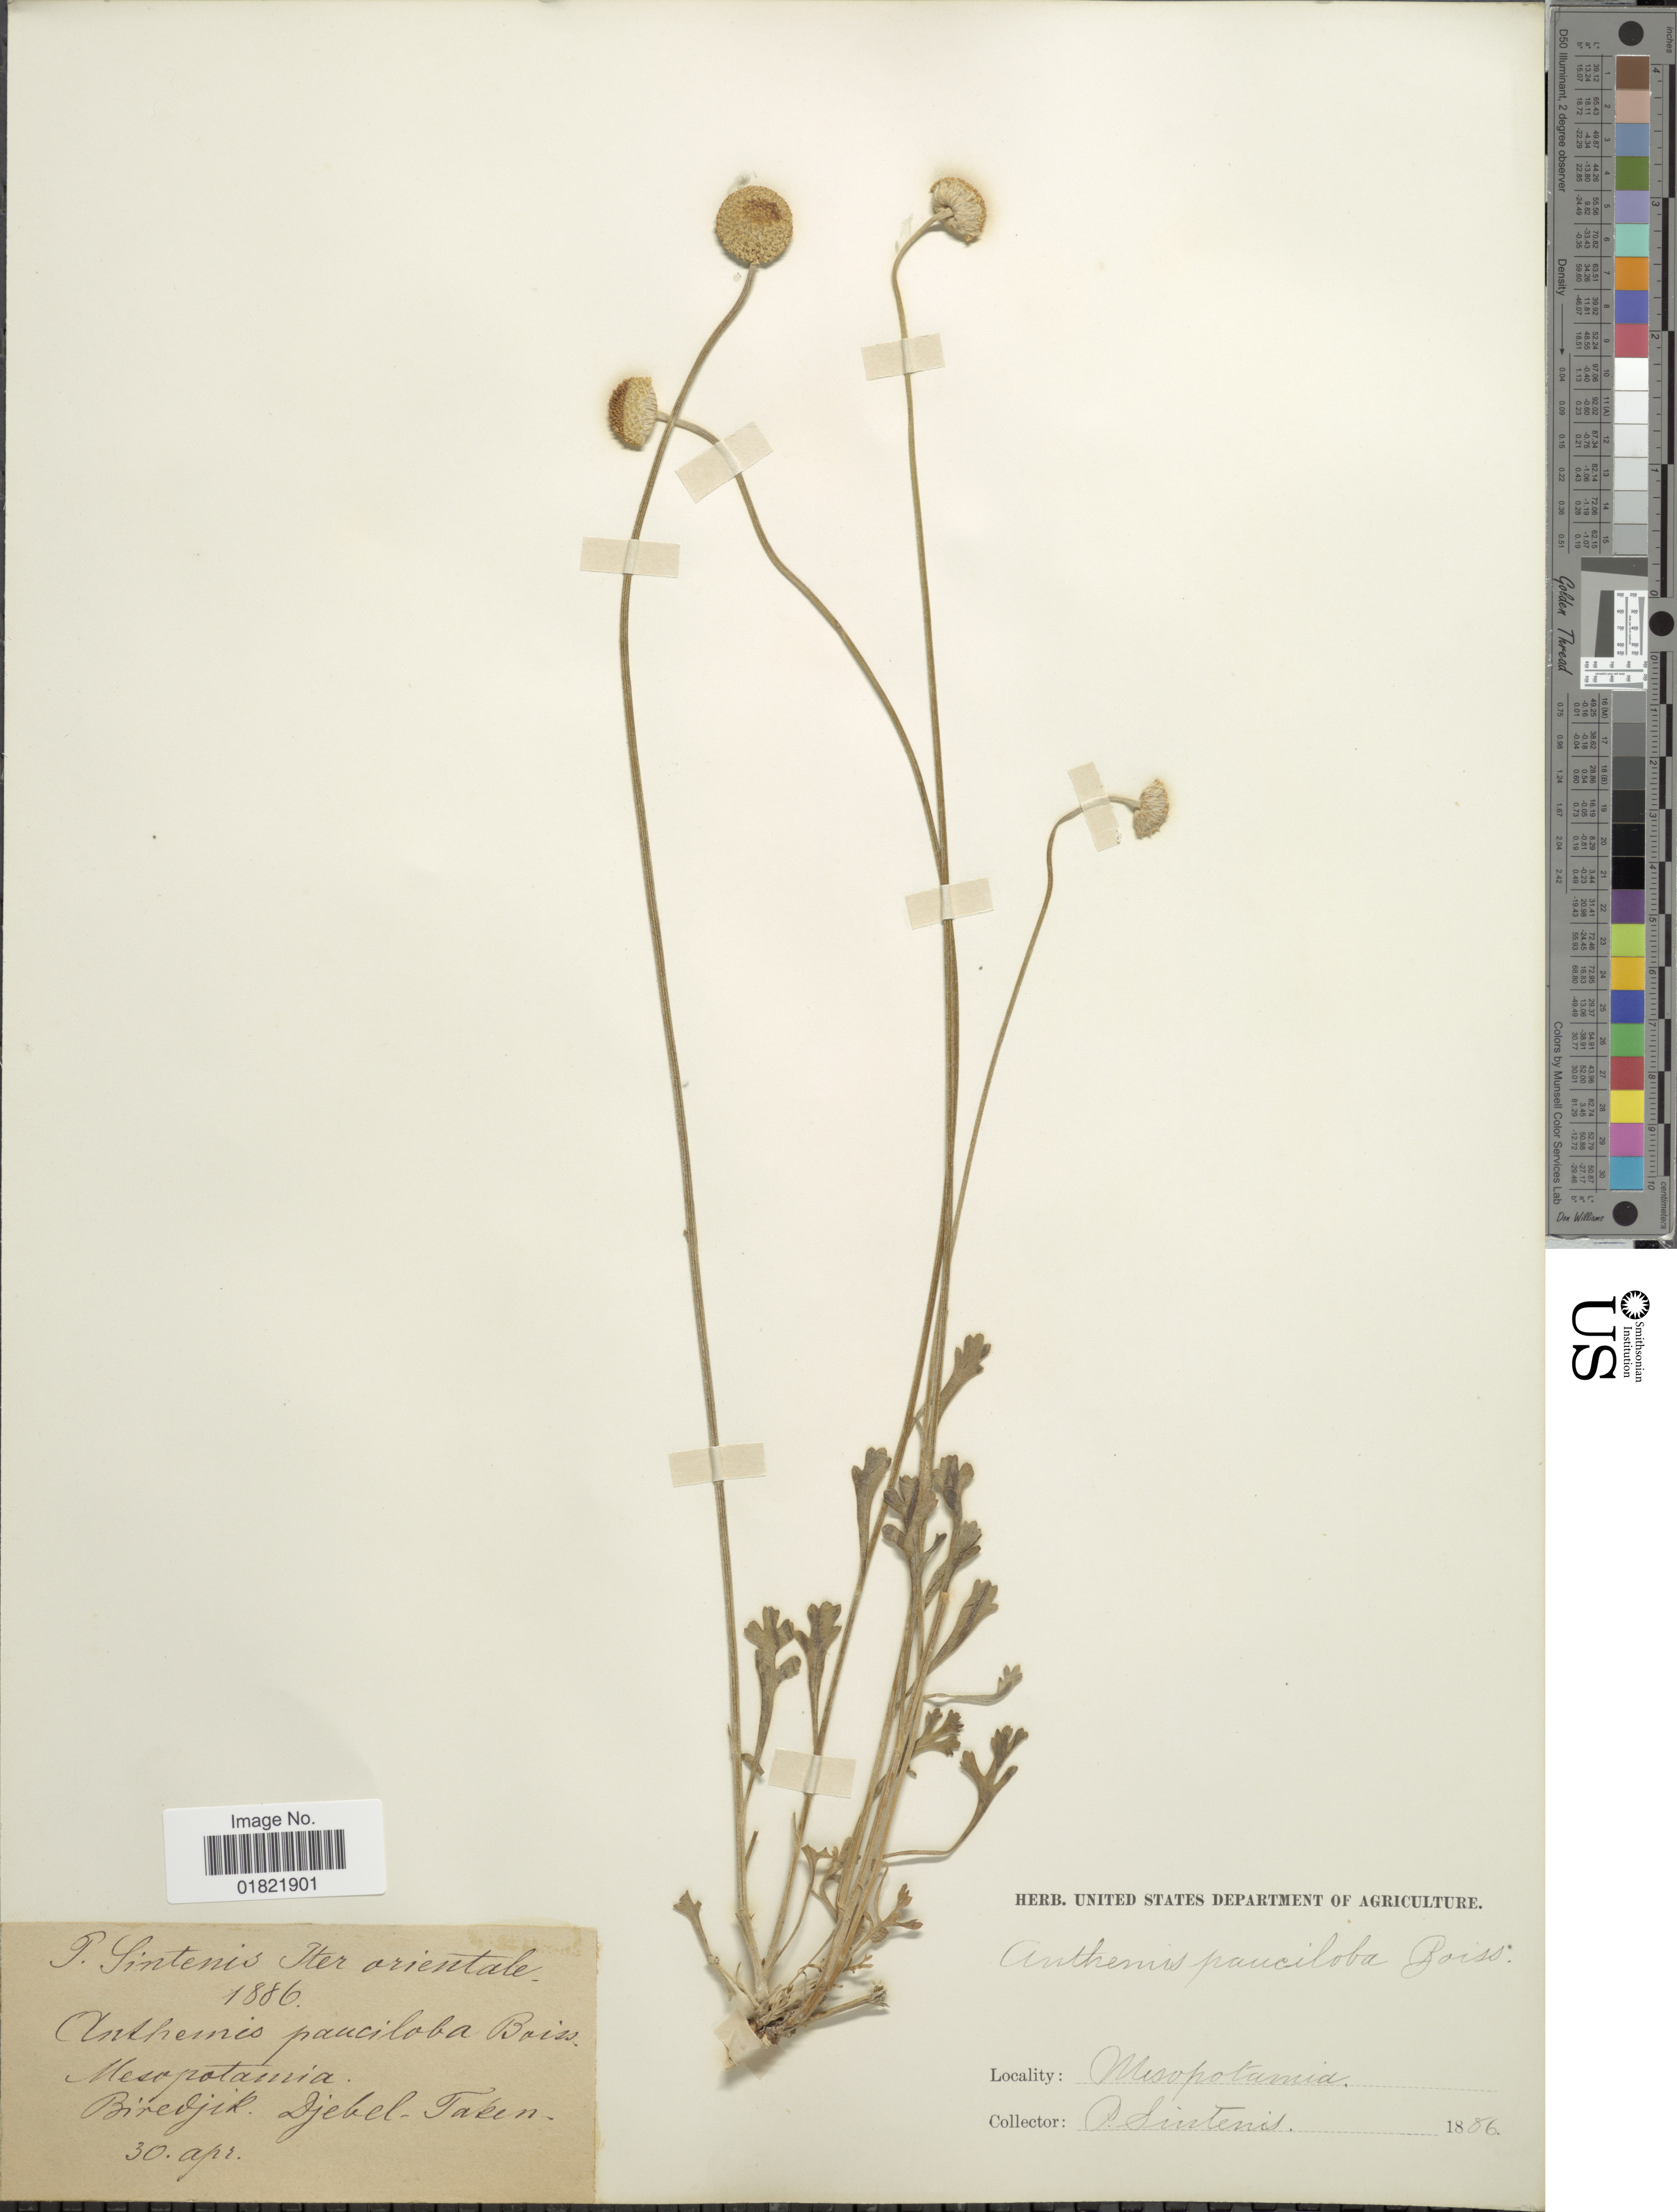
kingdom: Plantae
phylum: Tracheophyta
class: Magnoliopsida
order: Asterales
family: Asteraceae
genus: Anthemis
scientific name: Anthemis pauciloba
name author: Boiss.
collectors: P. Sintenis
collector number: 529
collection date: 1888-04-30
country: Turkey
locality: Mesopotamia, Biredjik, Djebel-Taken.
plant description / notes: This collection is part of Paul Sintenis' “Iter Orientale 1888” trip, and the collector number is 529.